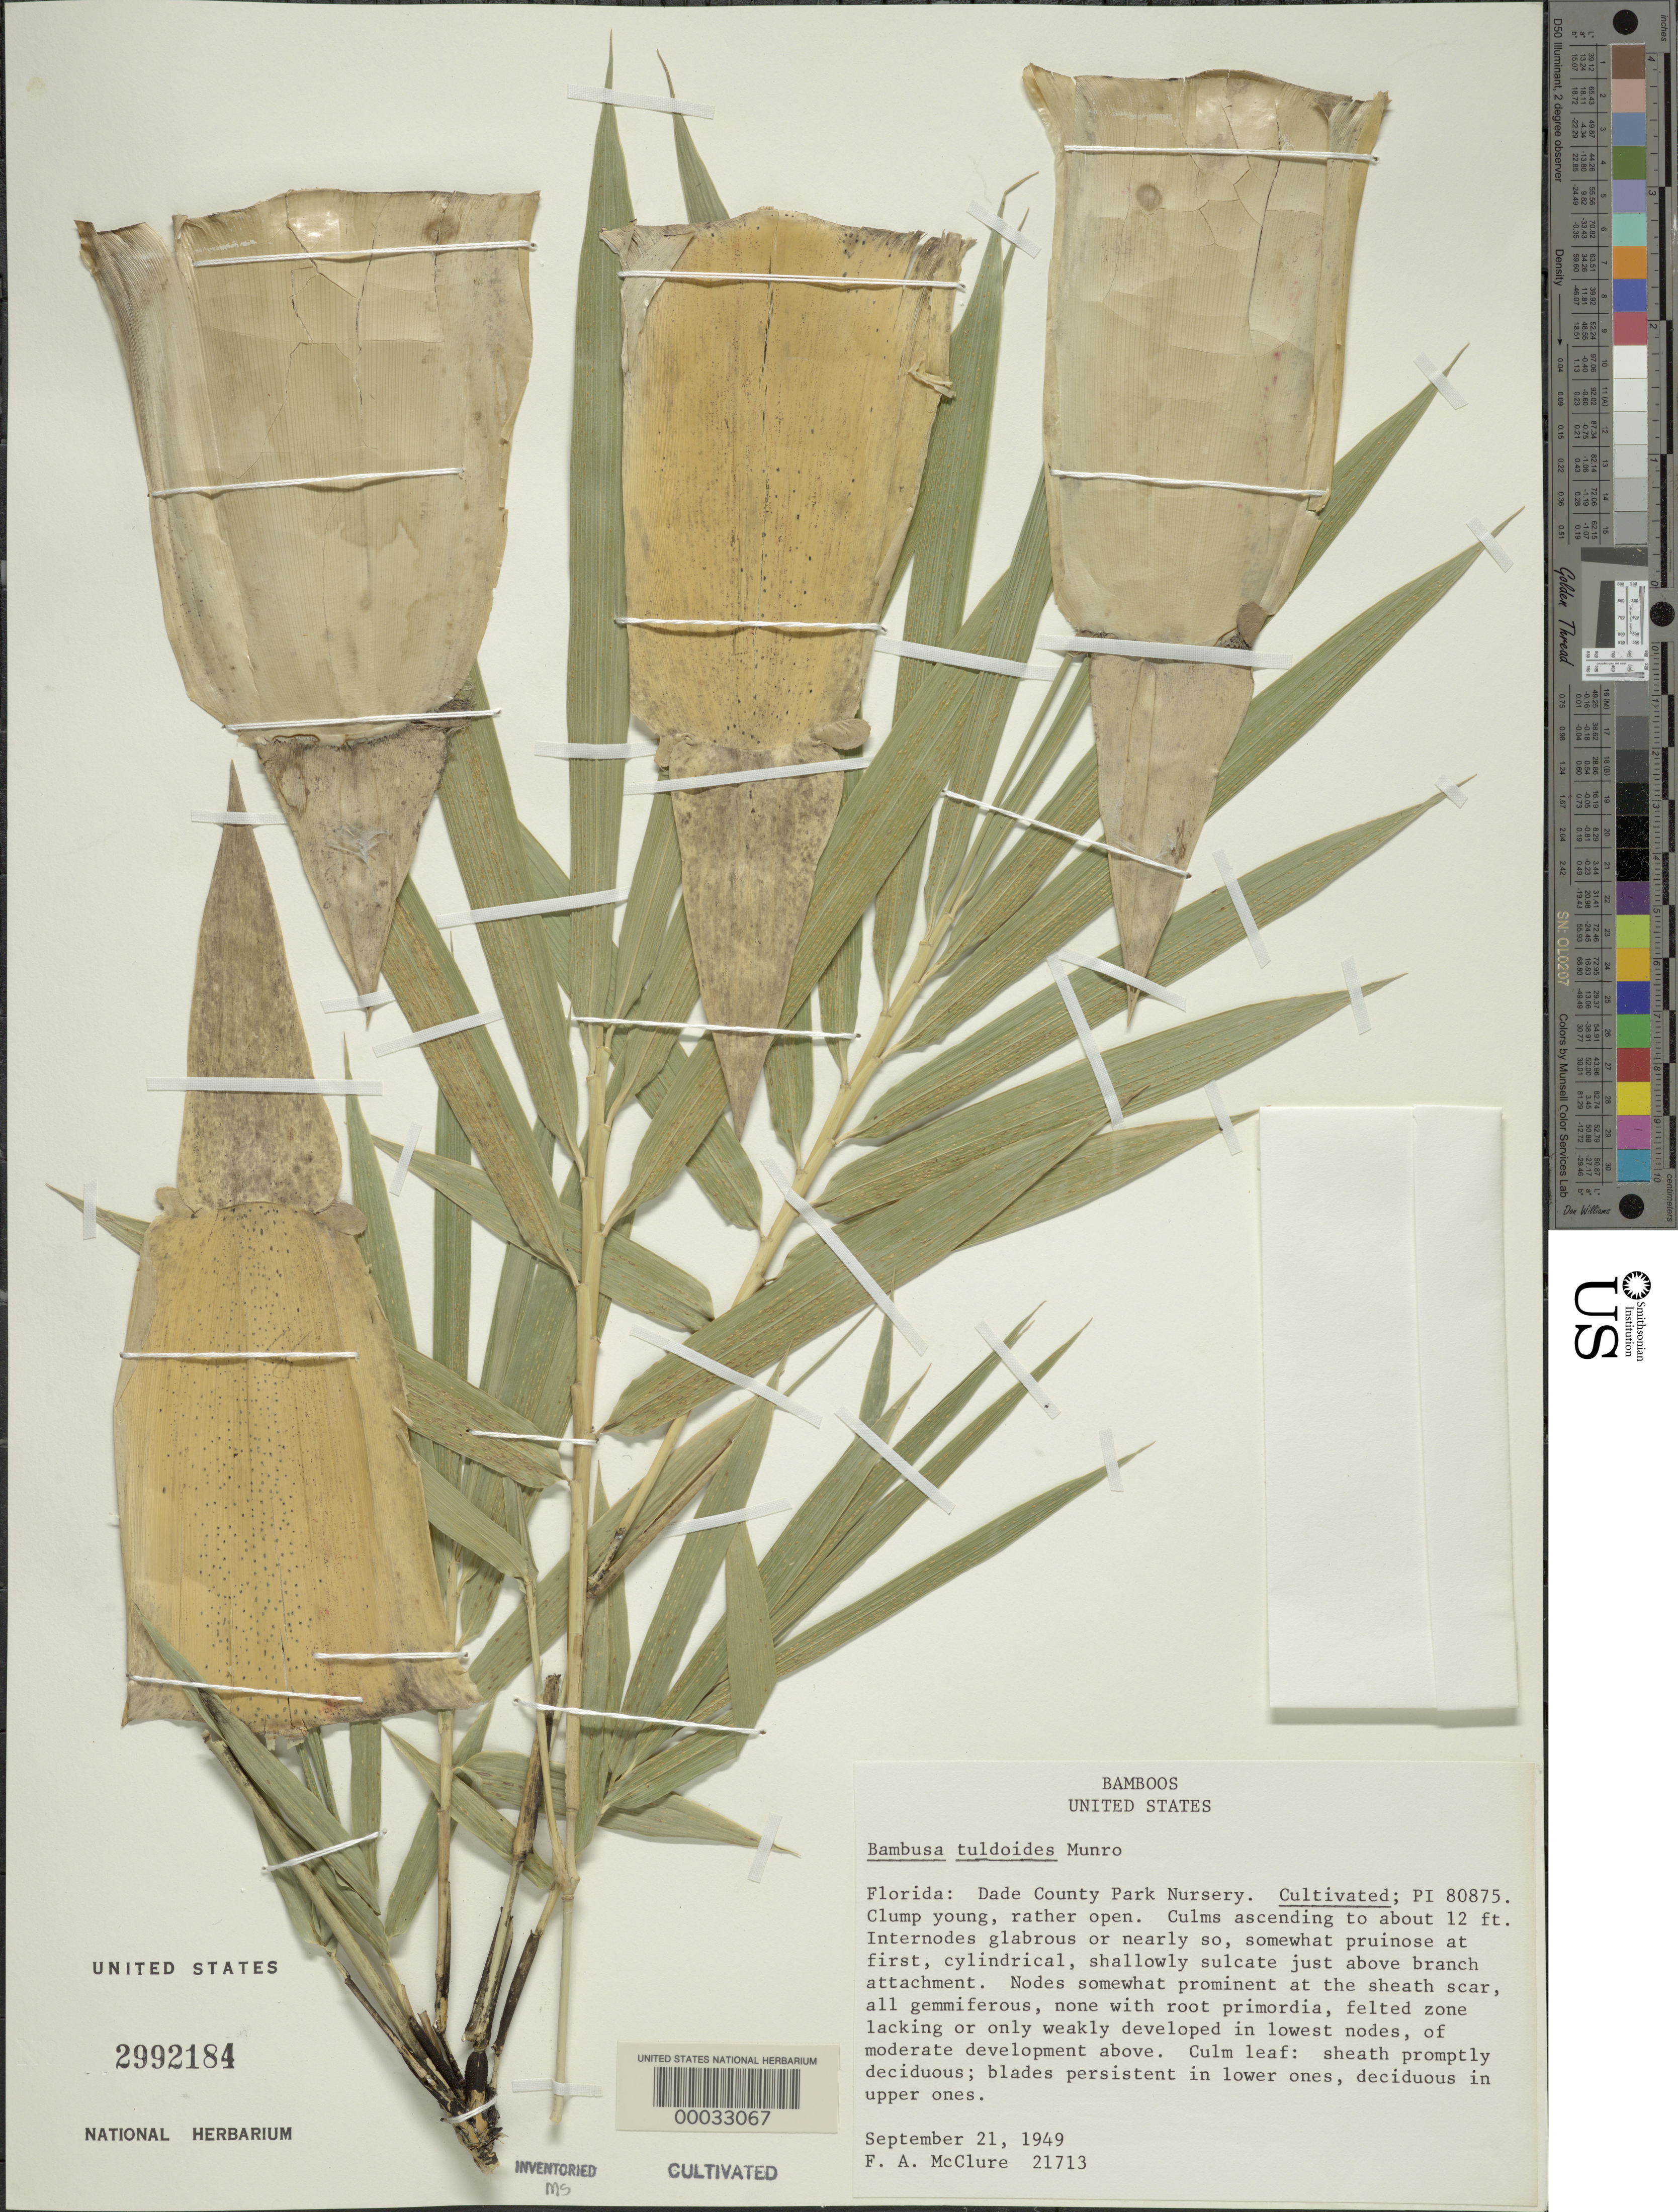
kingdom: Plantae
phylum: Tracheophyta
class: Liliopsida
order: Poales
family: Poaceae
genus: Bambusa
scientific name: Bambusa tuldoides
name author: Munro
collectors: F. A. McClure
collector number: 21713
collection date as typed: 21 Sep 1949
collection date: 1949-09-21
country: United States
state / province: Florida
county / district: Dade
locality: Dade county park nursery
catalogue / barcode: US 2992184